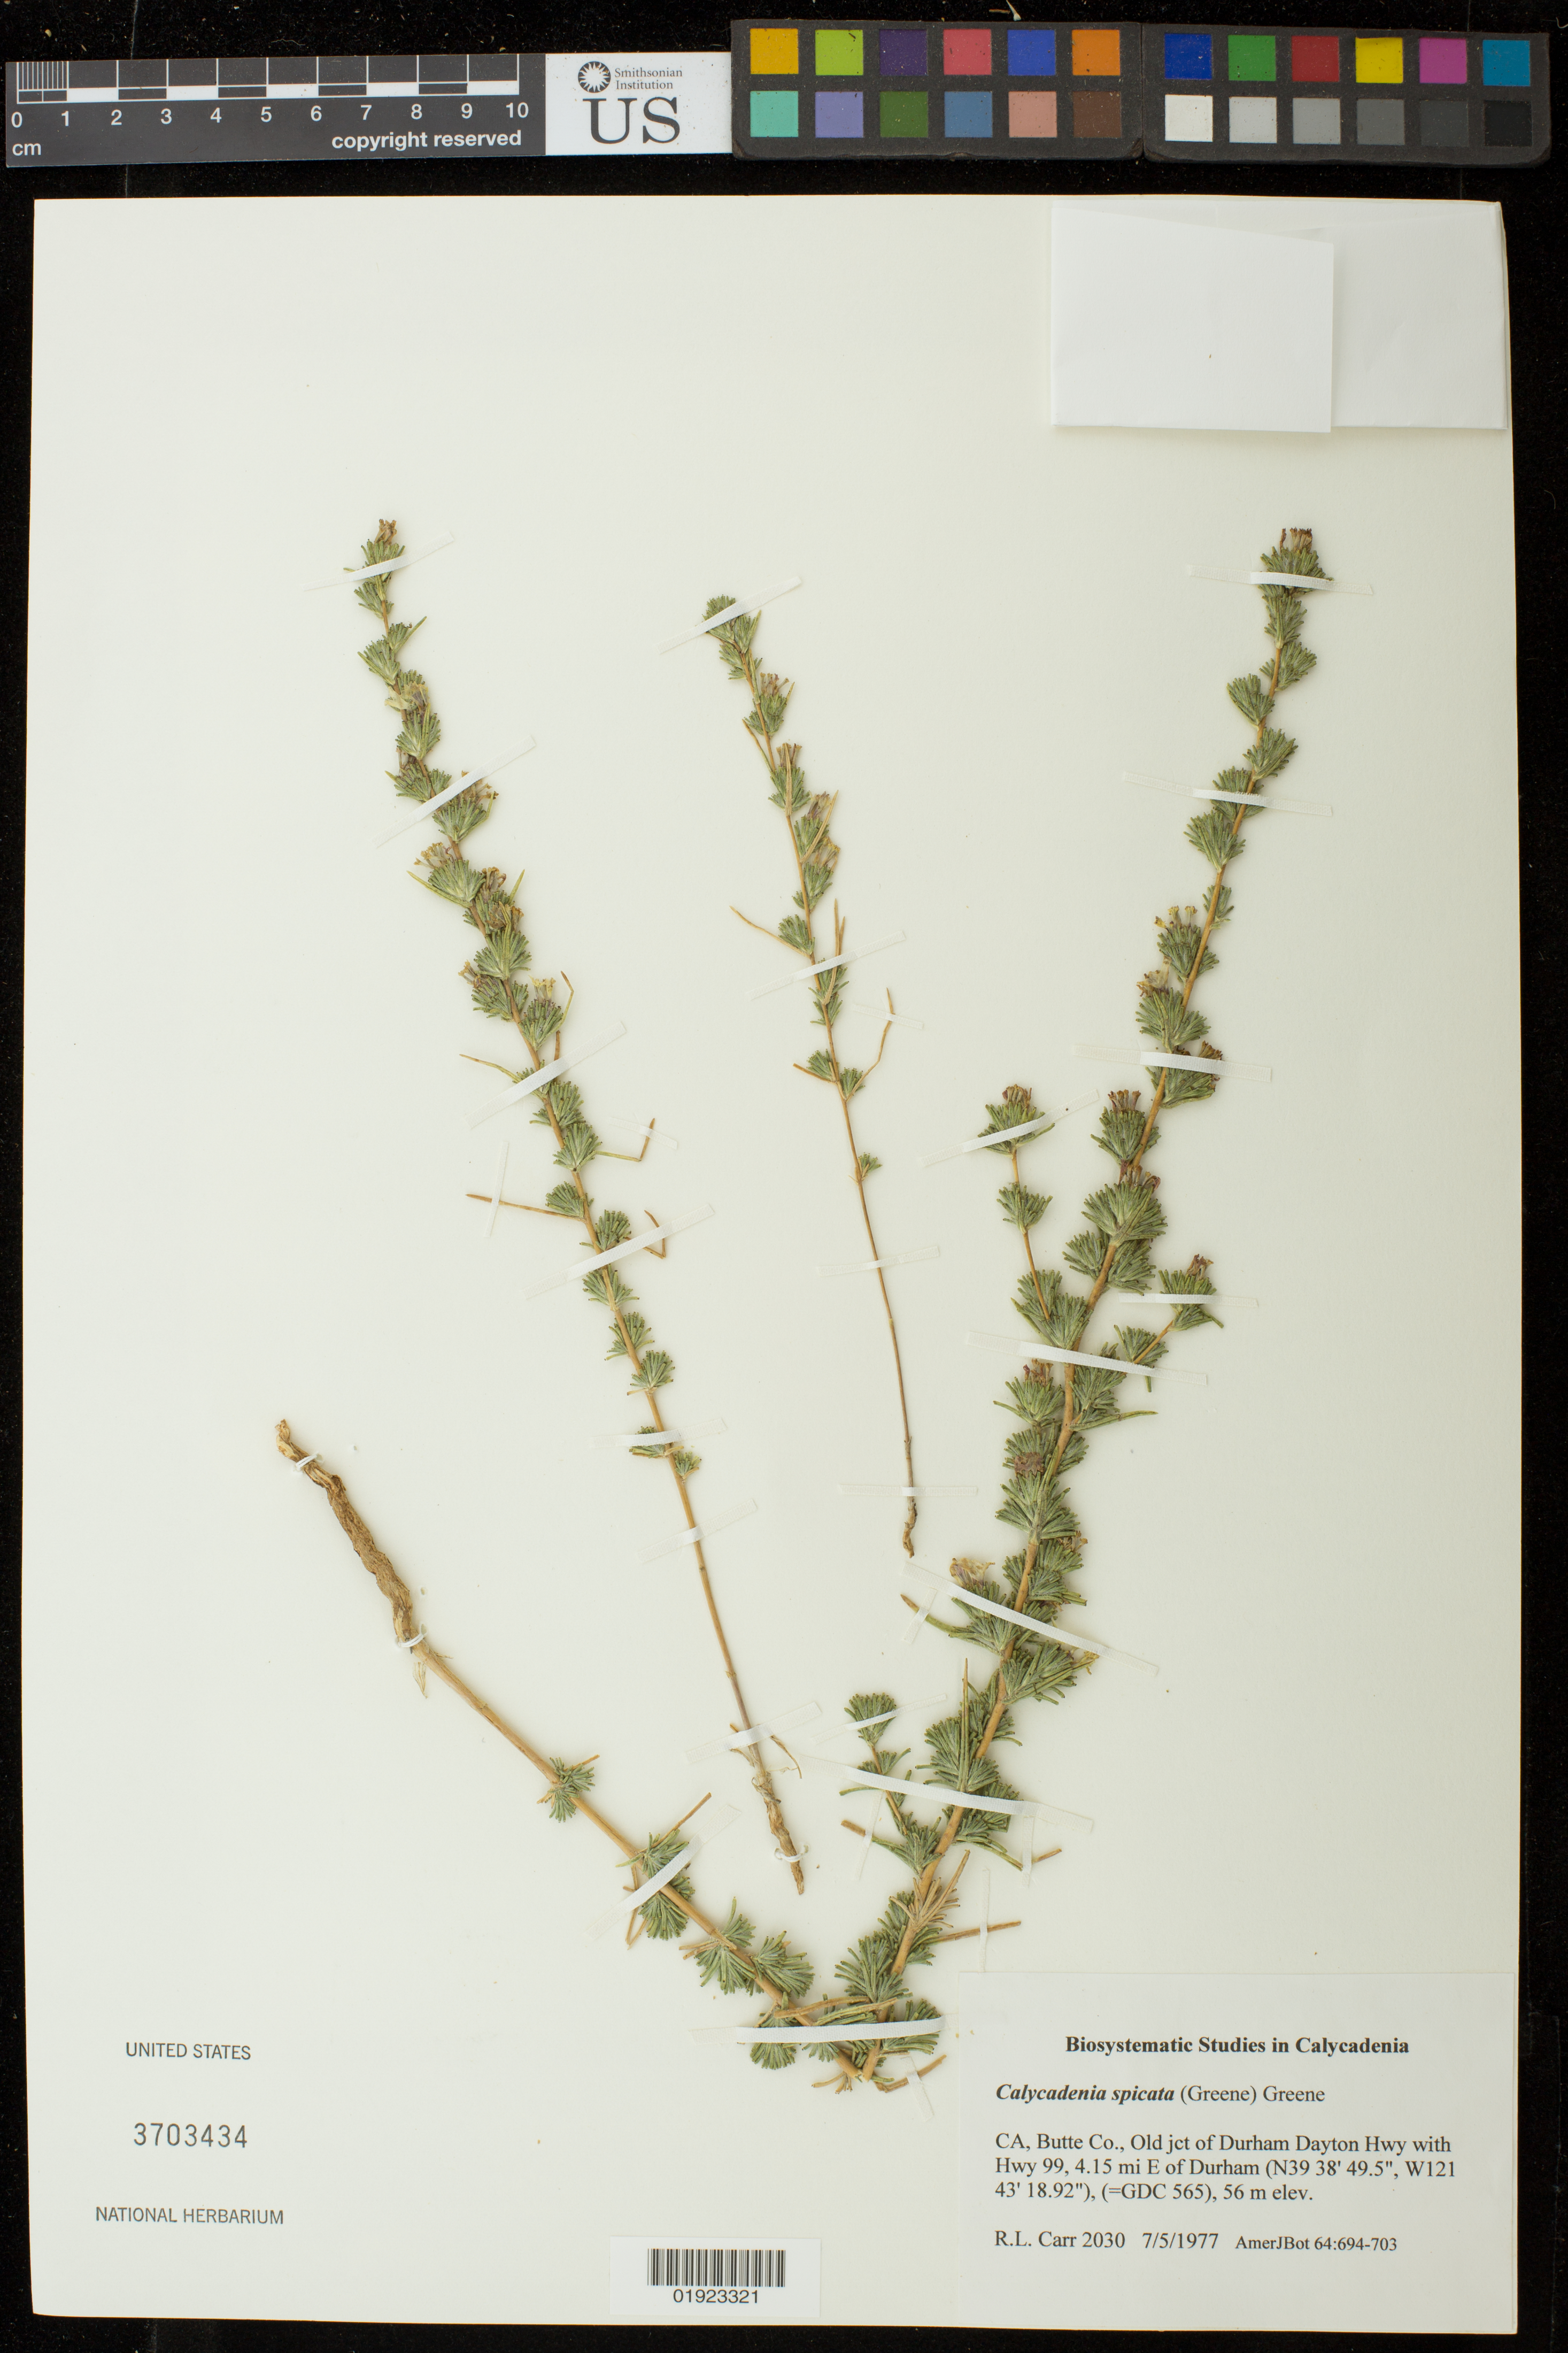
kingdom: Plantae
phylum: Tracheophyta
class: Magnoliopsida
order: Asterales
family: Asteraceae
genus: Calycadenia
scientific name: Calycadenia spicata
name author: (Greene) Greene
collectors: R. Carr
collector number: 2030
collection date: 1977-07-05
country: United States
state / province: California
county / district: Butte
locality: Old jct of Durham Dayton Hwy with Hwy 99, 4.15 mi E of Durham.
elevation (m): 56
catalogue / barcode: US 3703434